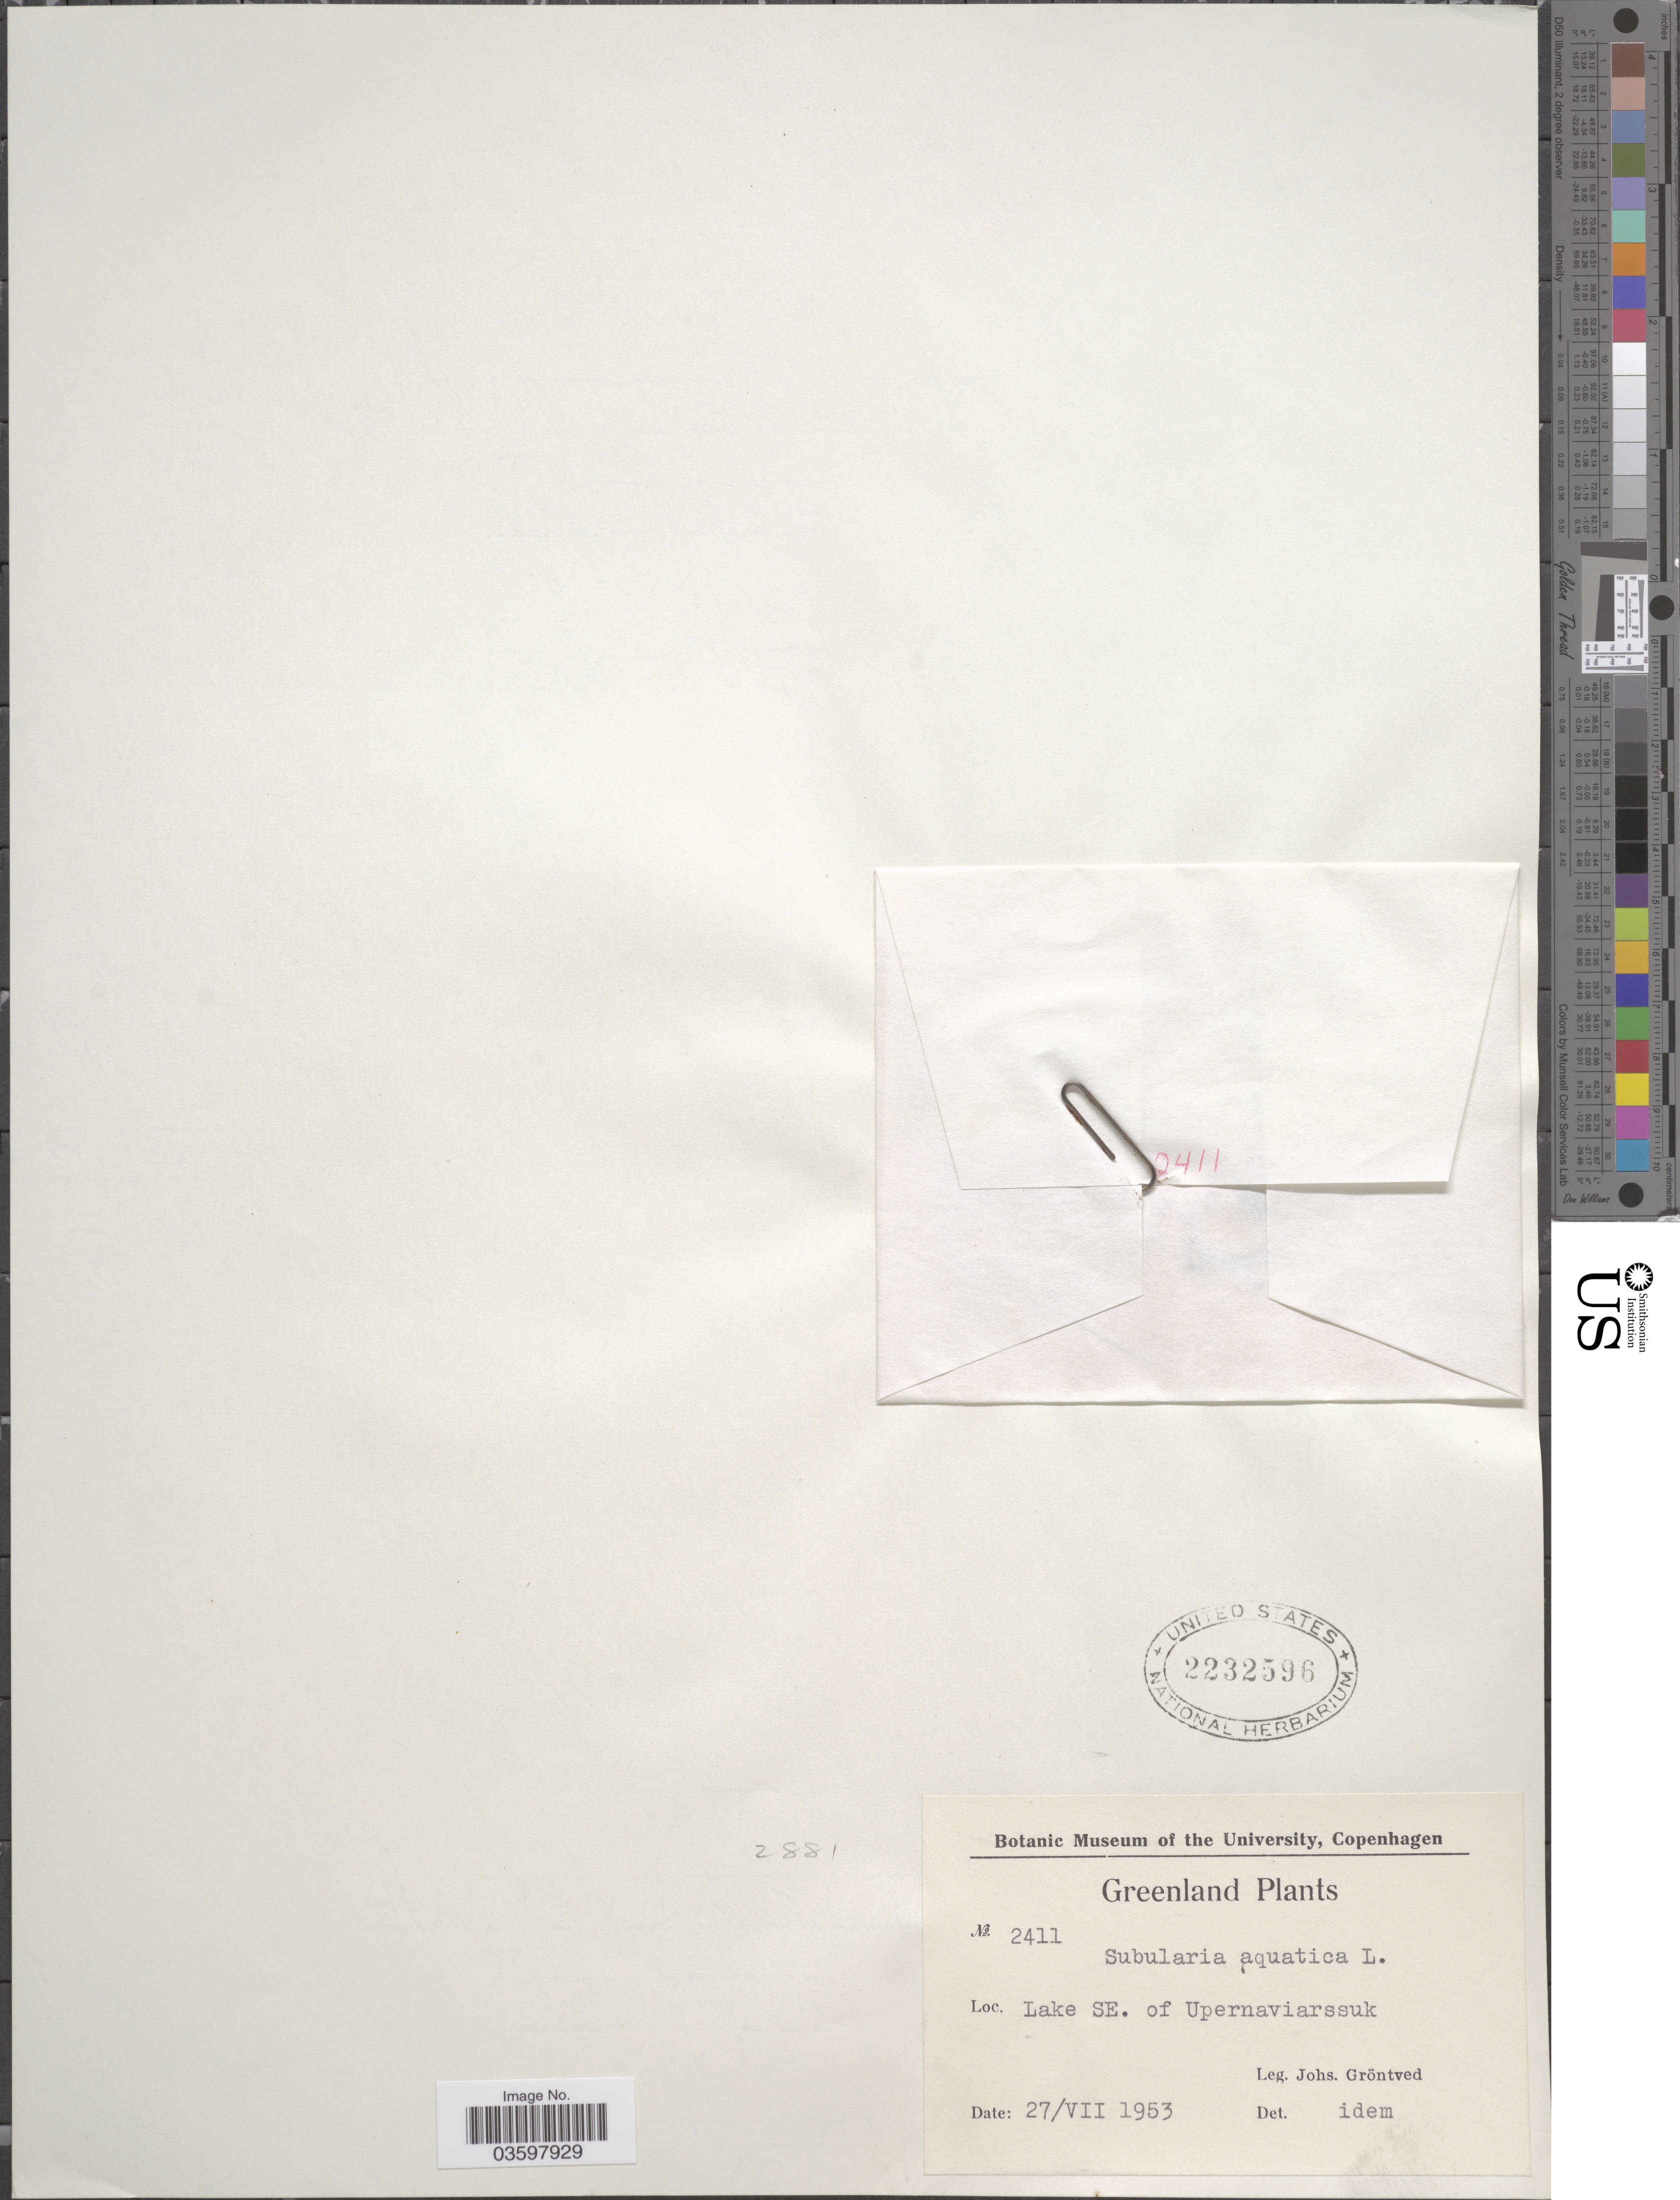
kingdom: Plantae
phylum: Tracheophyta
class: Magnoliopsida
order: Brassicales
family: Brassicaceae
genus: Subularia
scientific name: Subularia aquatica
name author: L.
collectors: J. Gröntved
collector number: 2411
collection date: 1953-07-27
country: Greenland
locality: Lake SE. of Upernaviarssuk.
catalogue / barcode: US 2232596